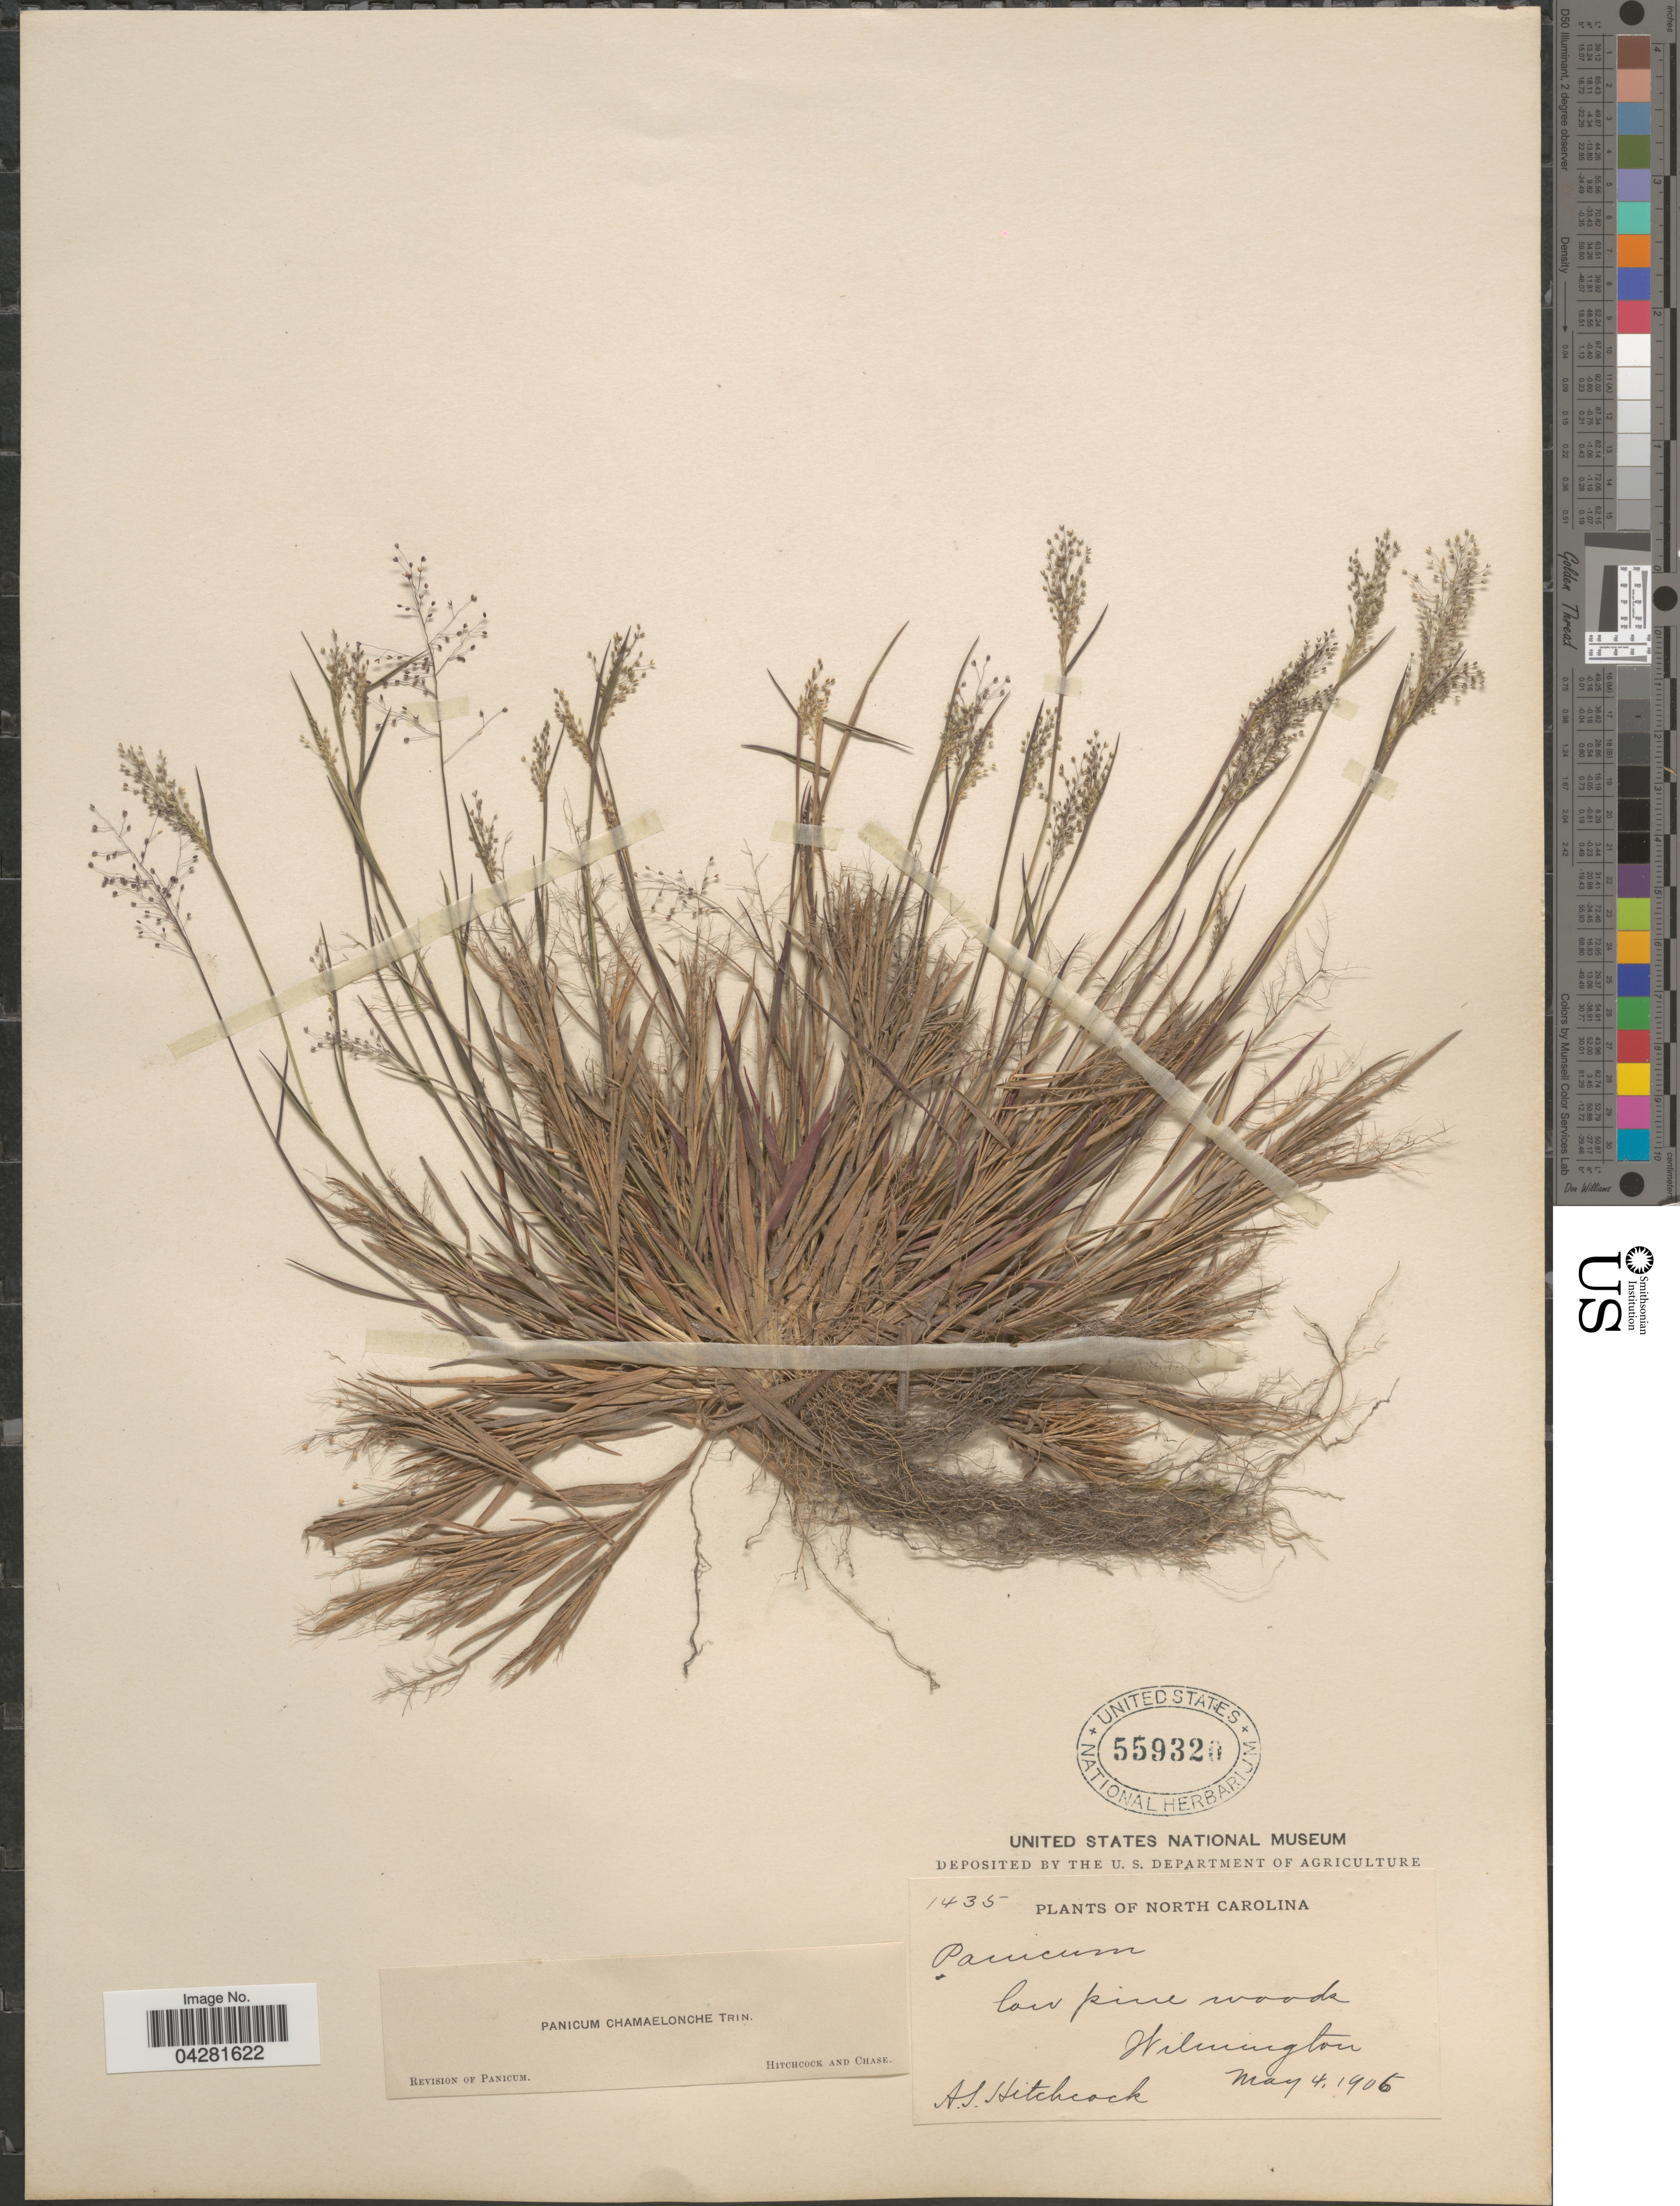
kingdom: Plantae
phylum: Tracheophyta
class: Liliopsida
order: Poales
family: Poaceae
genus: Dichanthelium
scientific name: Dichanthelium ensifolium var. ensifolium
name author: (Baldwin ex Elliot) Gould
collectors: A. S. Hitchcock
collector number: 1435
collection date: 1906-05-04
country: United States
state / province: North Carolina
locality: Wilmington.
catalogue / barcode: US 559320